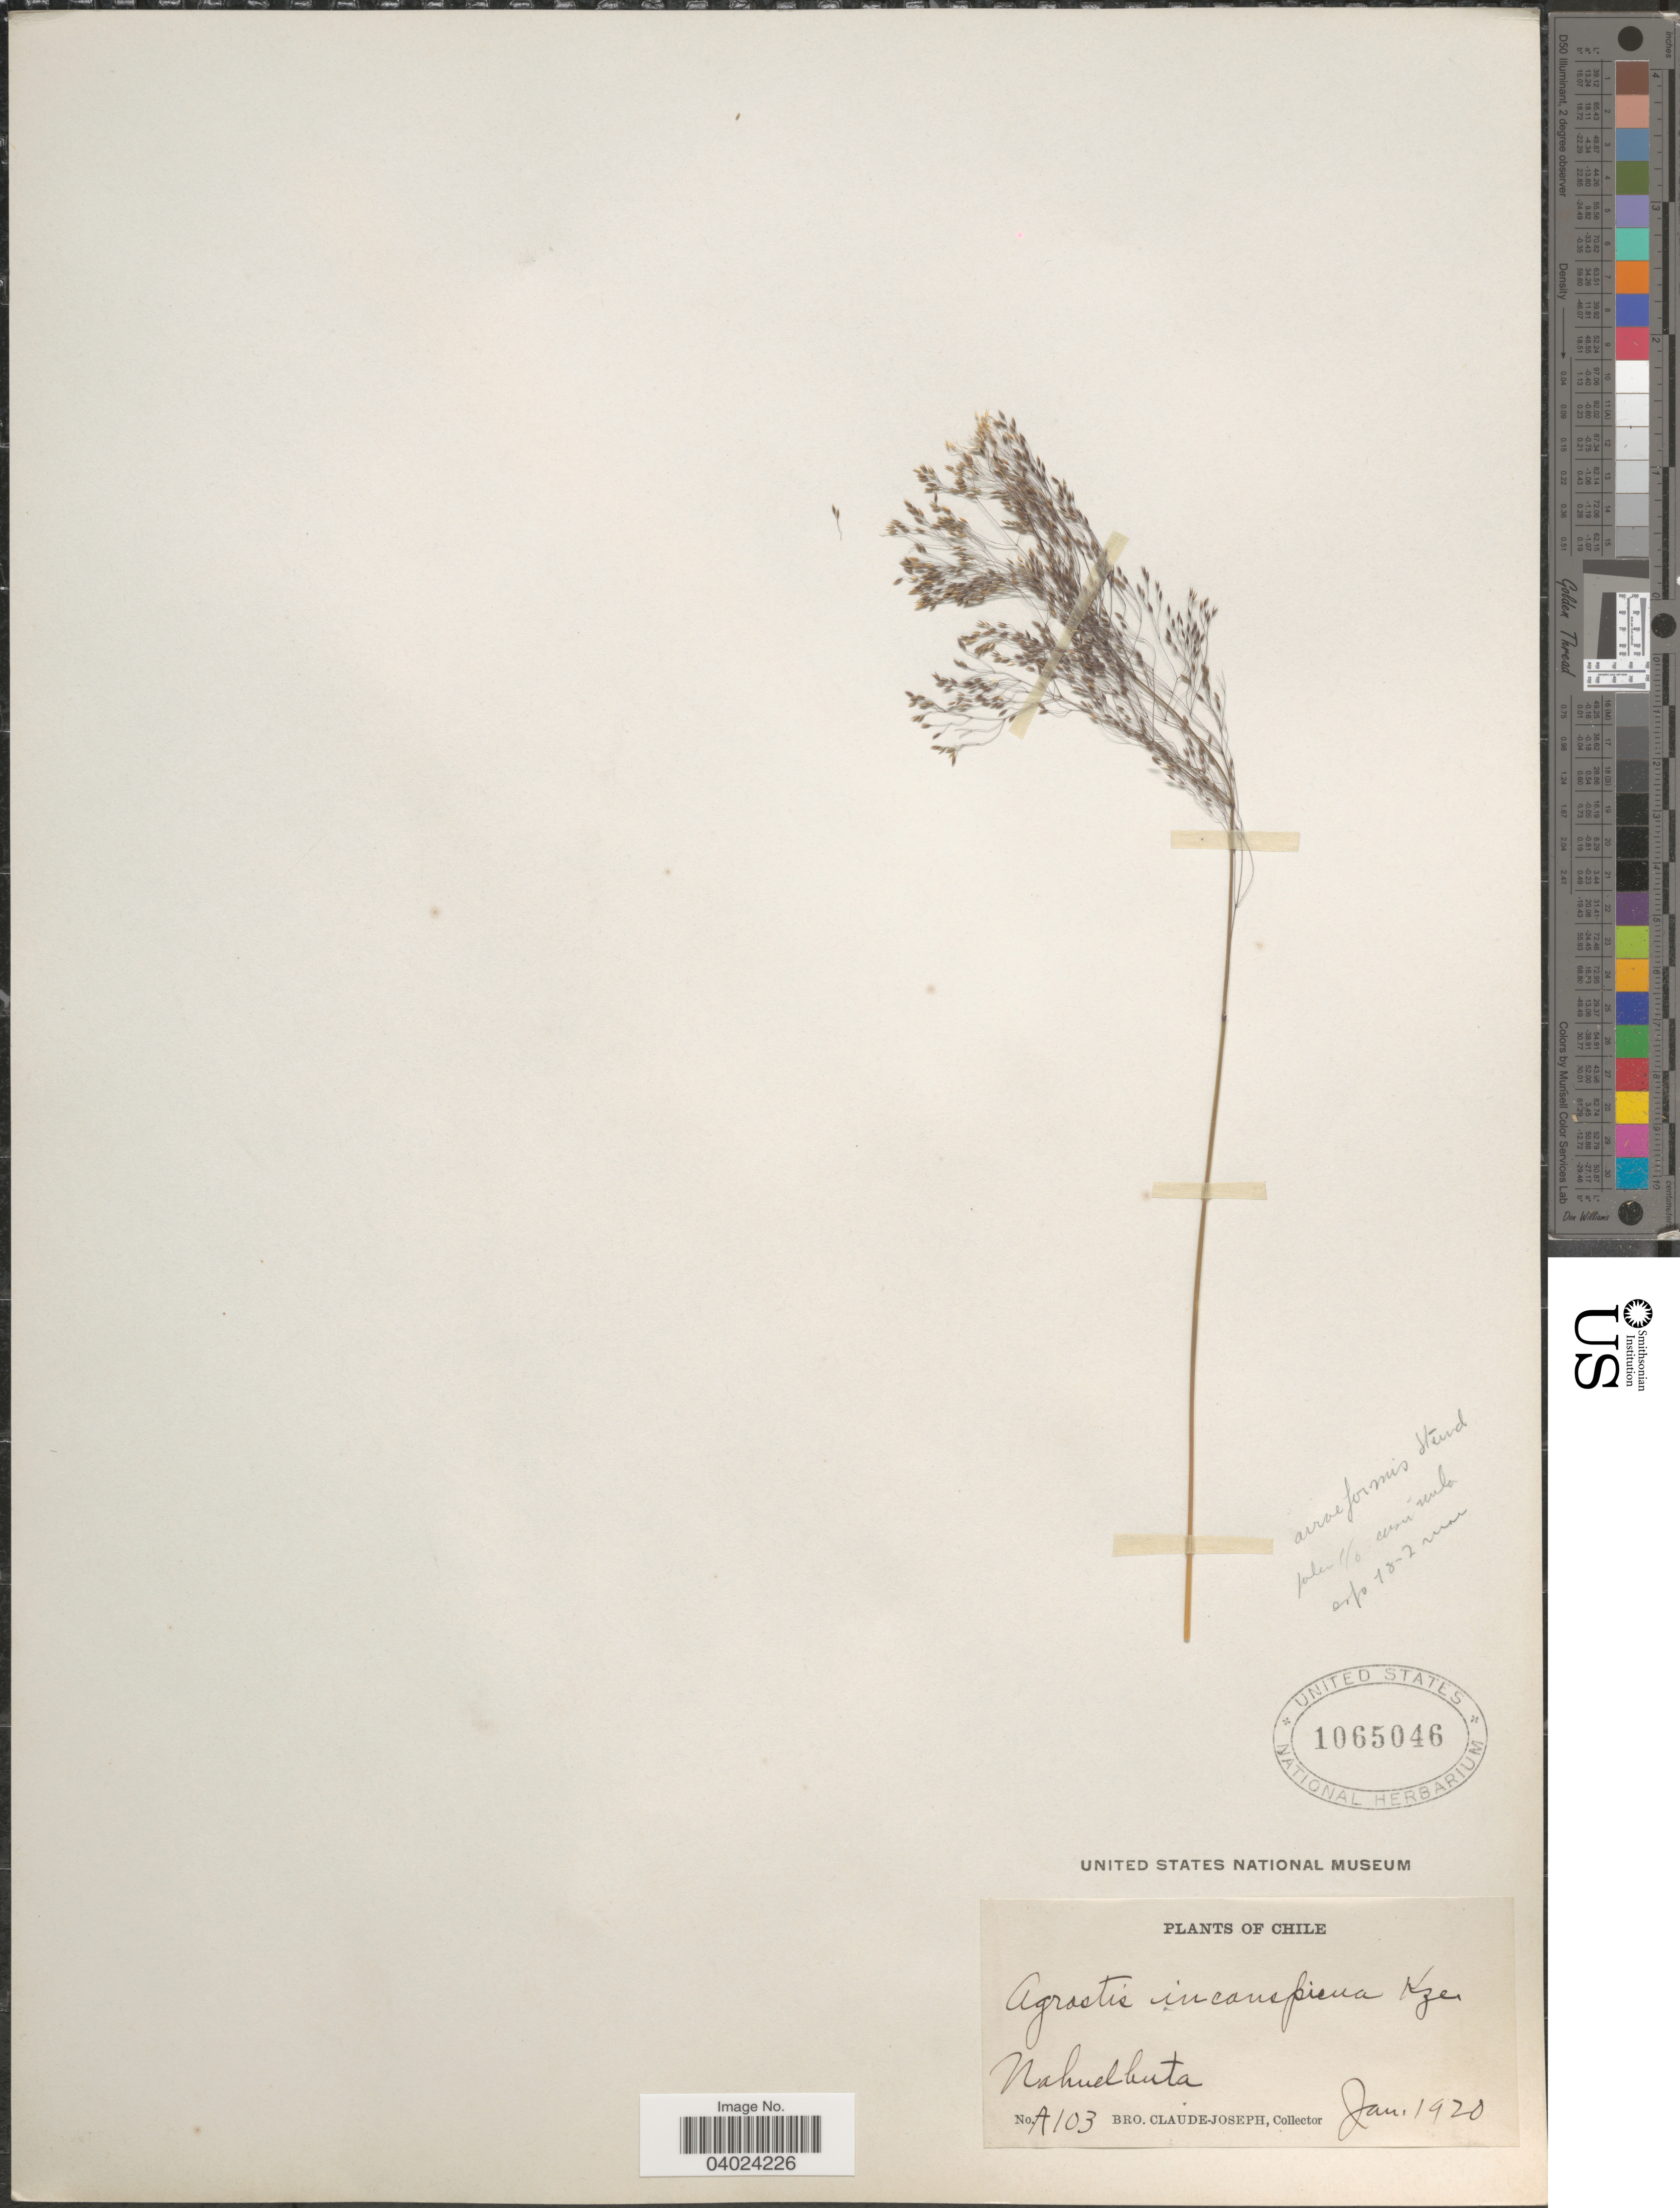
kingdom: Plantae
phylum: Tracheophyta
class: Liliopsida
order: Poales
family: Poaceae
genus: Agrostis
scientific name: Agrostis leptotricha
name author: É. Desv.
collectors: Bro. Claude-Joseph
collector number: A 103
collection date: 1920-01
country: Chile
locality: Nahuelbuta.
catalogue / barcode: US 1065046